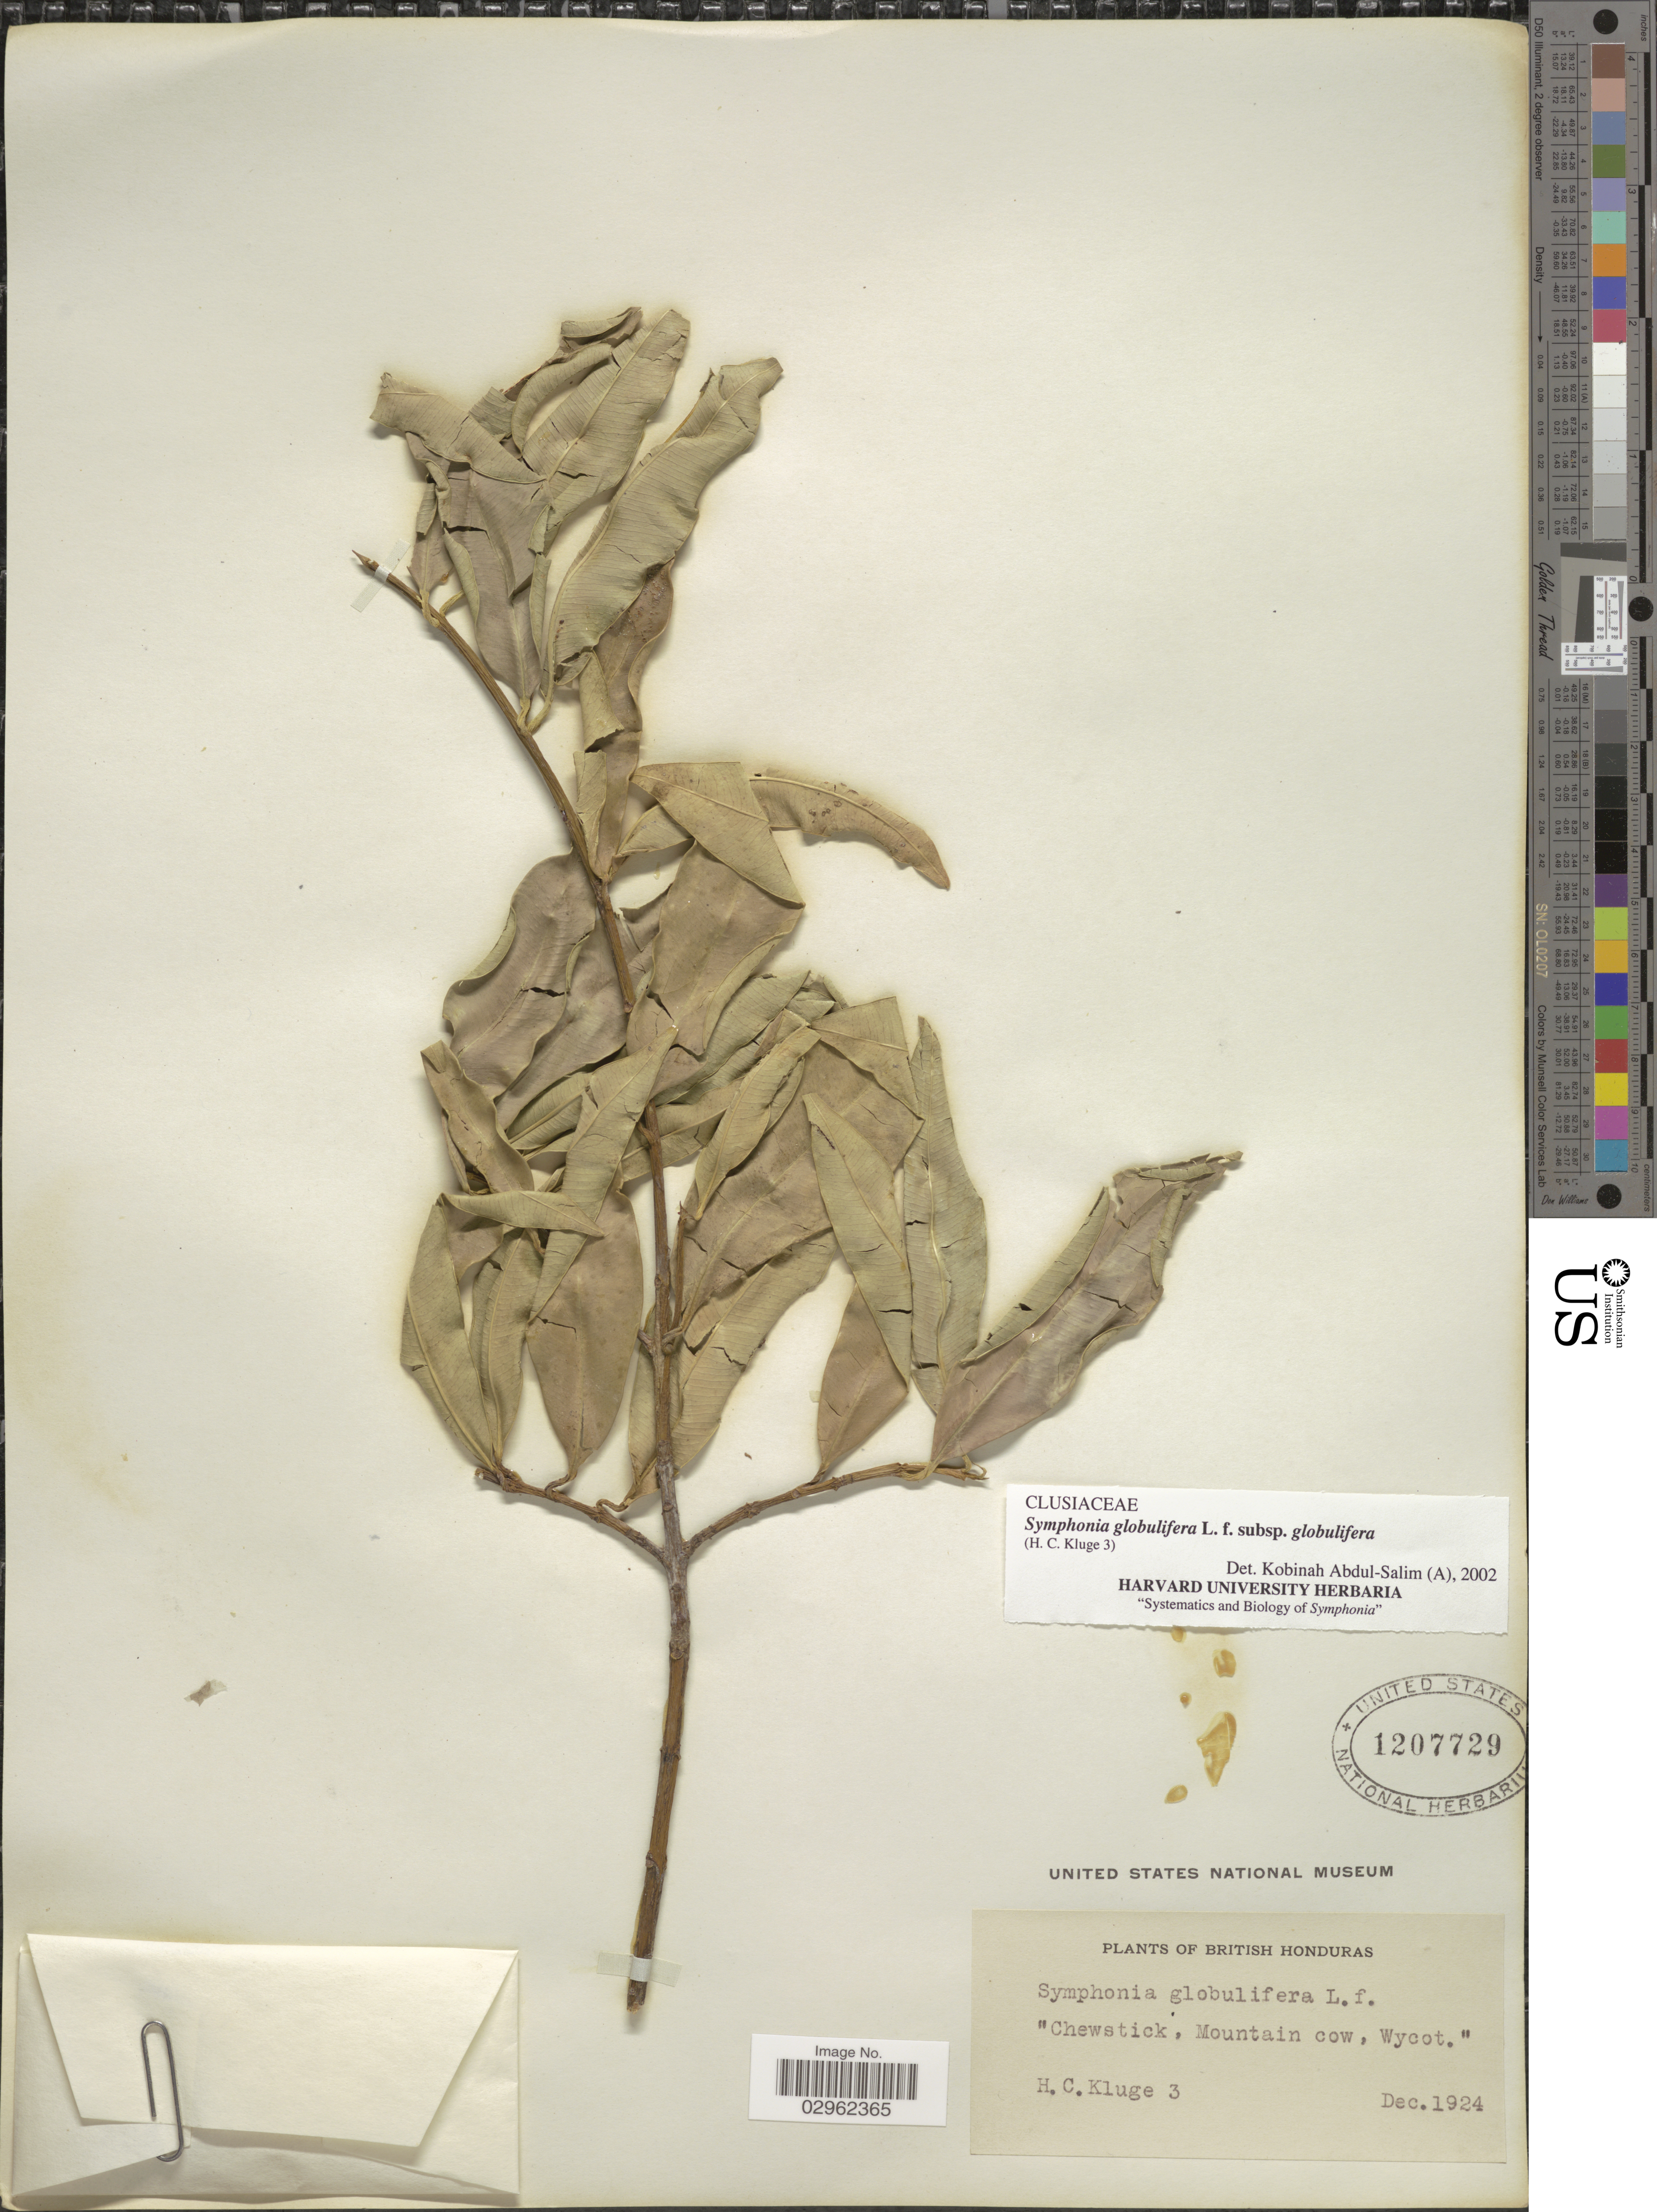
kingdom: Plantae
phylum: Tracheophyta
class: Magnoliopsida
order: Malpighiales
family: Clusiaceae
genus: Symphonia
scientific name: Symphonia globulifera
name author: L. f.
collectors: H. C. Kluge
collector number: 3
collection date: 1924-12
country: Belize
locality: British Honduras.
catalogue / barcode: US 1207729